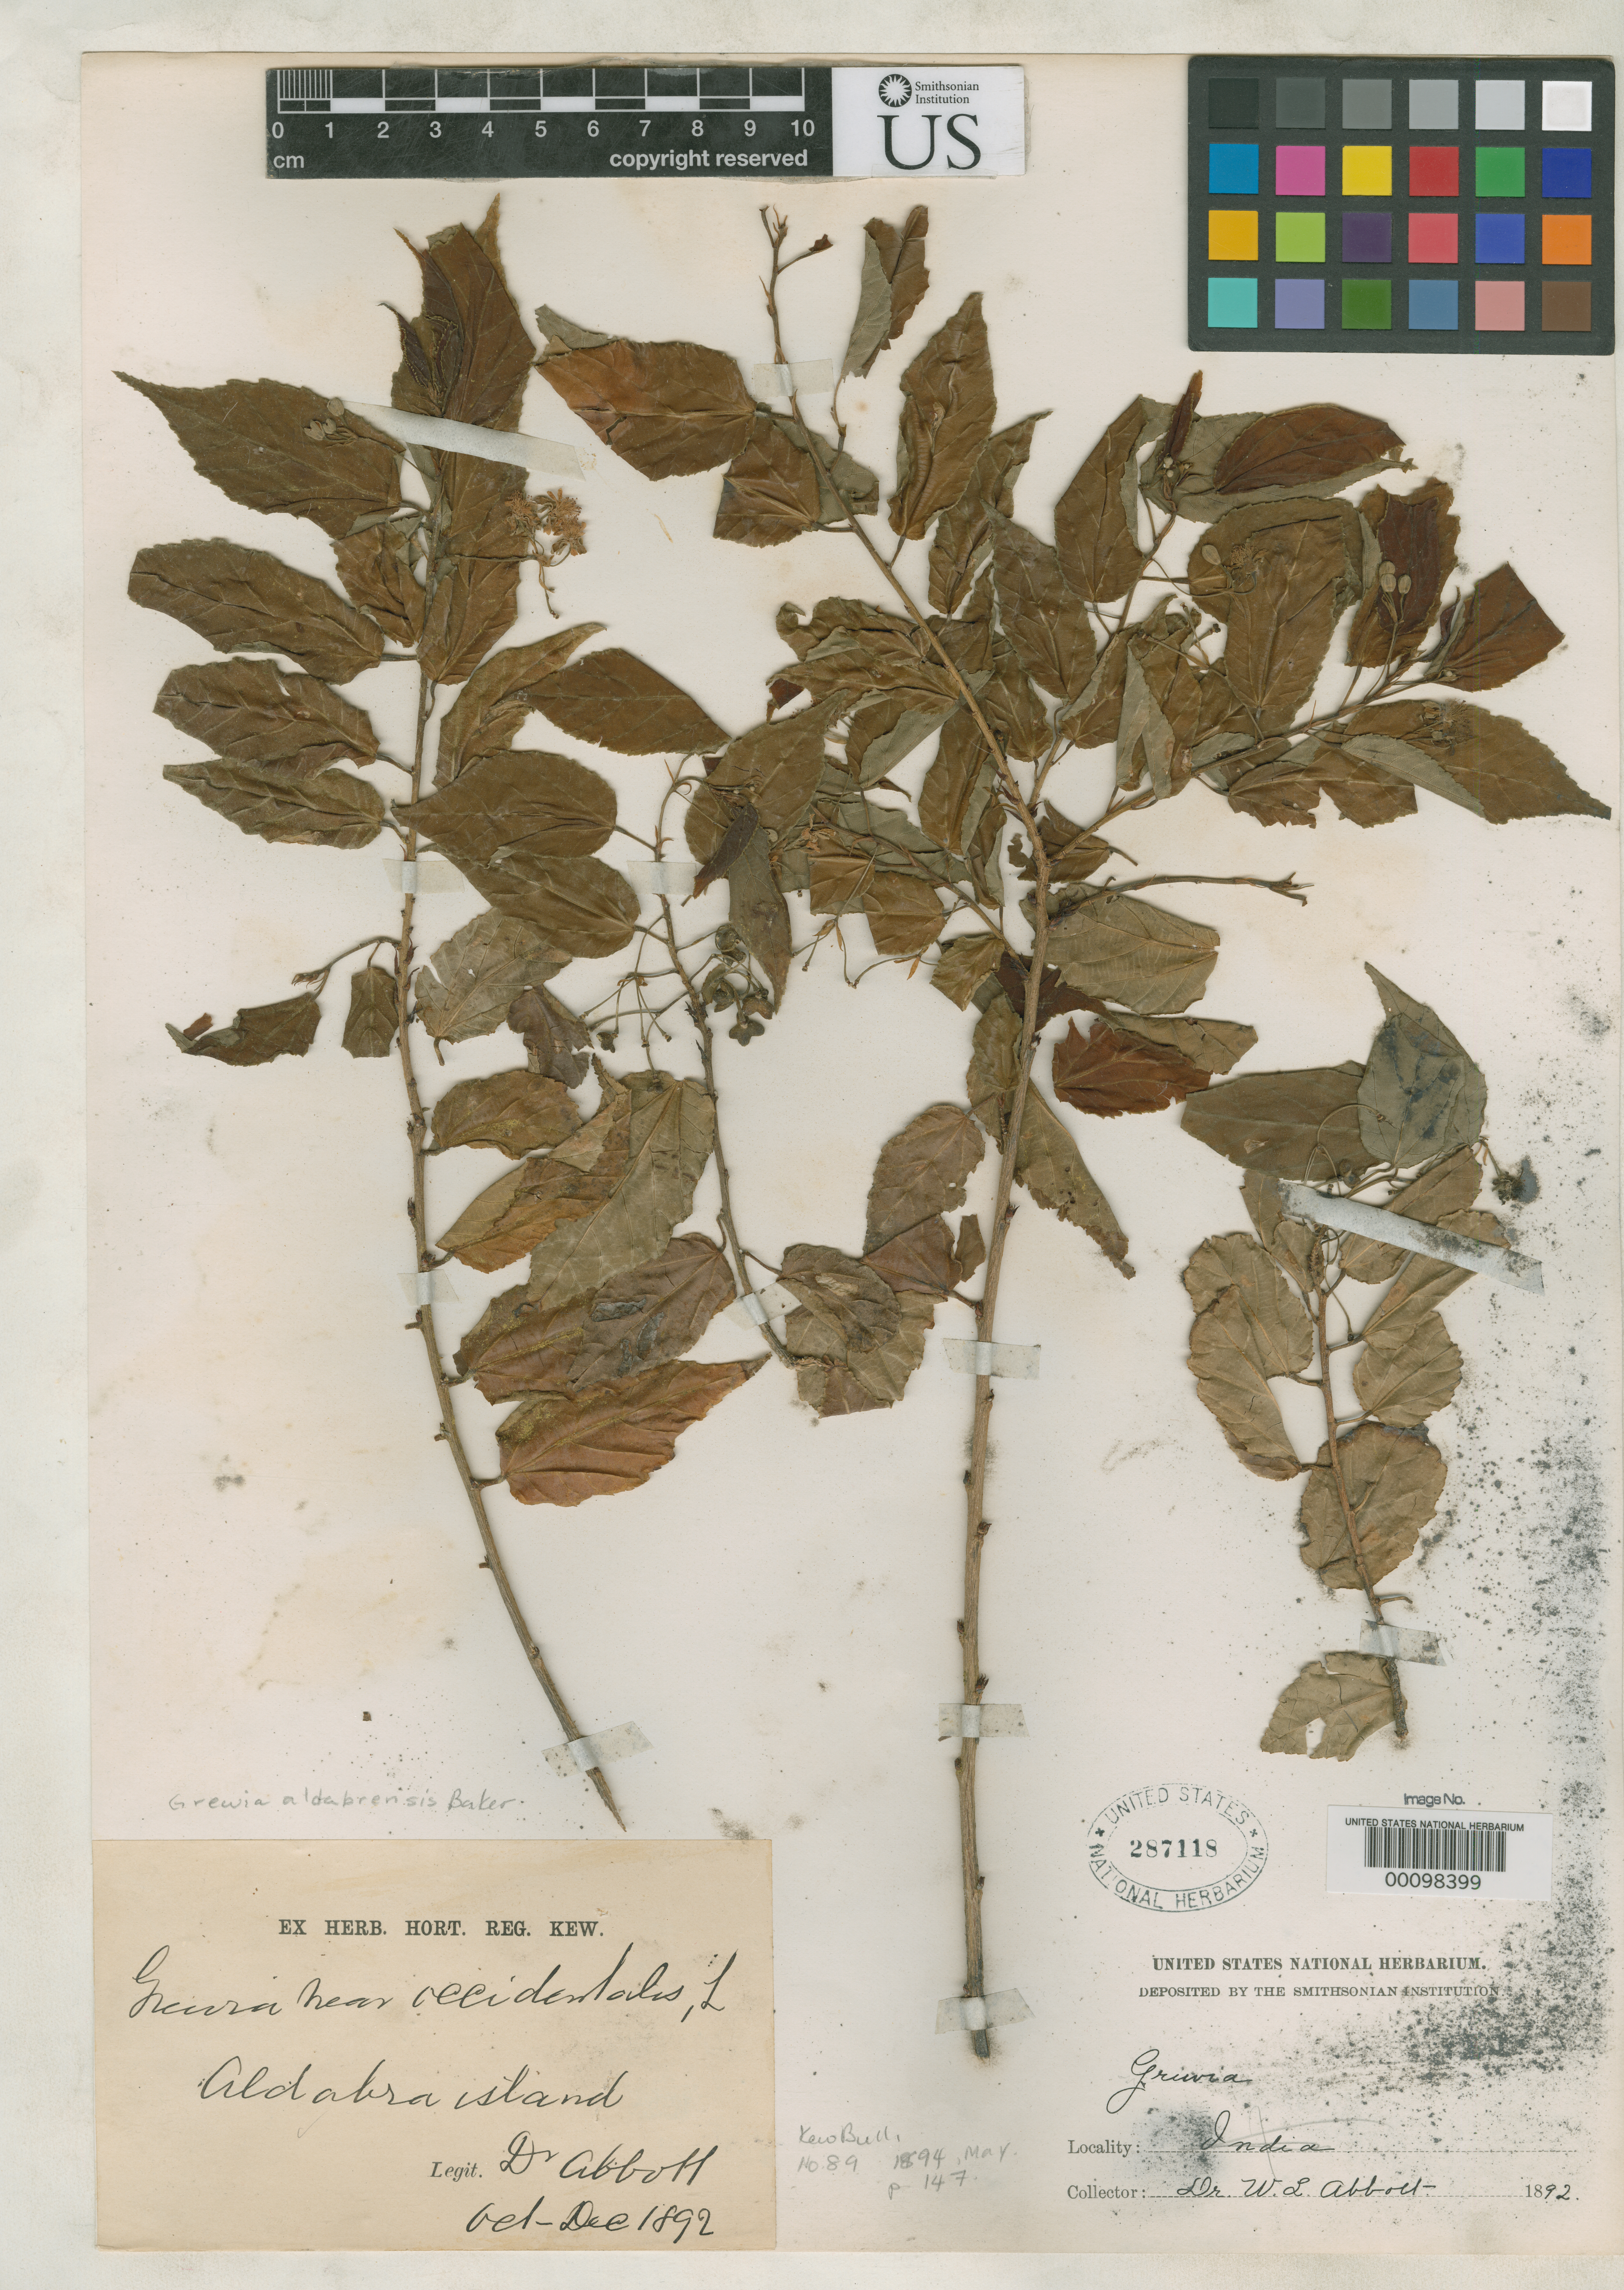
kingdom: Plantae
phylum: Tracheophyta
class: Magnoliopsida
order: Malvales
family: Malvaceae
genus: Grewia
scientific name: Grewia aldabrensis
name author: Baker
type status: Type Collection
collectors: W. L. Abbott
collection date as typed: Dec 1892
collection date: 1892-12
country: Seychelles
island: Aldabra Atoll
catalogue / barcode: US 287118